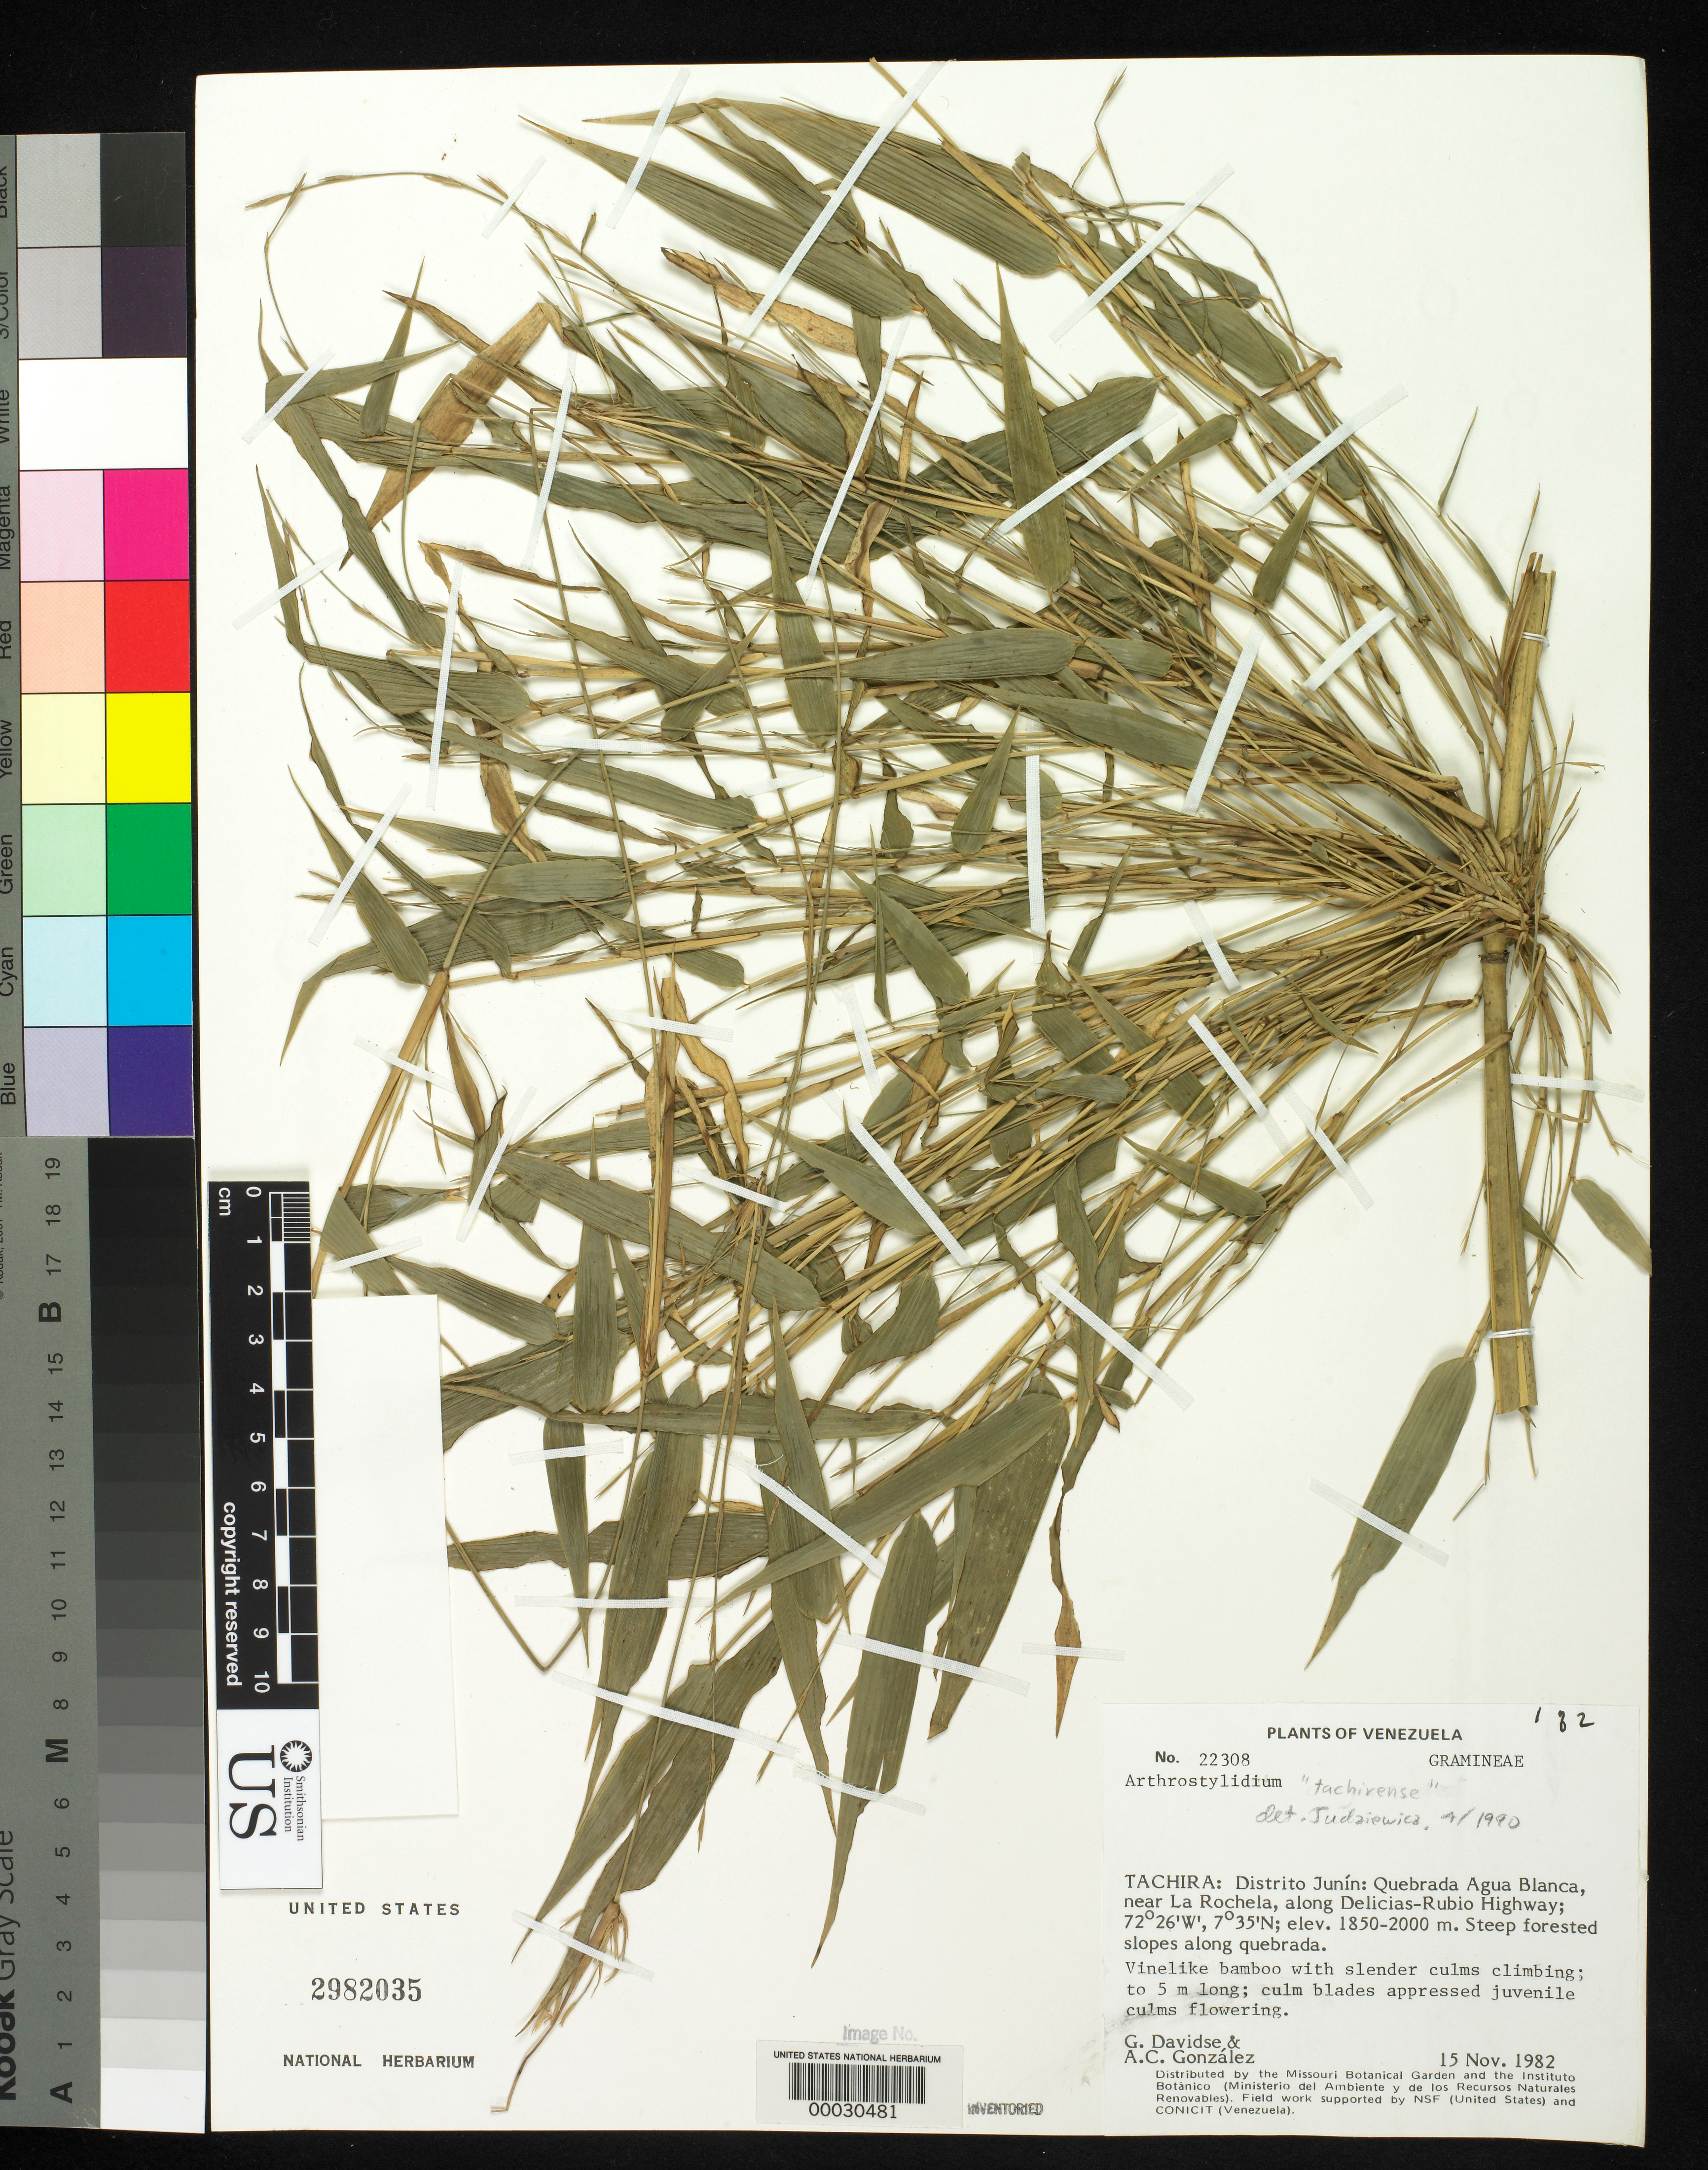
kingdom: Plantae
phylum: Tracheophyta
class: Liliopsida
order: Poales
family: Poaceae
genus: Arthrostylidium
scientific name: Arthrostylidium sp.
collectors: G. Davidse & A. C. González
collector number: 22308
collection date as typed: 15 Nov 1982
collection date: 1982-11-15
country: Venezuela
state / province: Tachira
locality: Junin, quebrada agua blanca, la rochela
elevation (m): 1850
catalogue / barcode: US 2982035